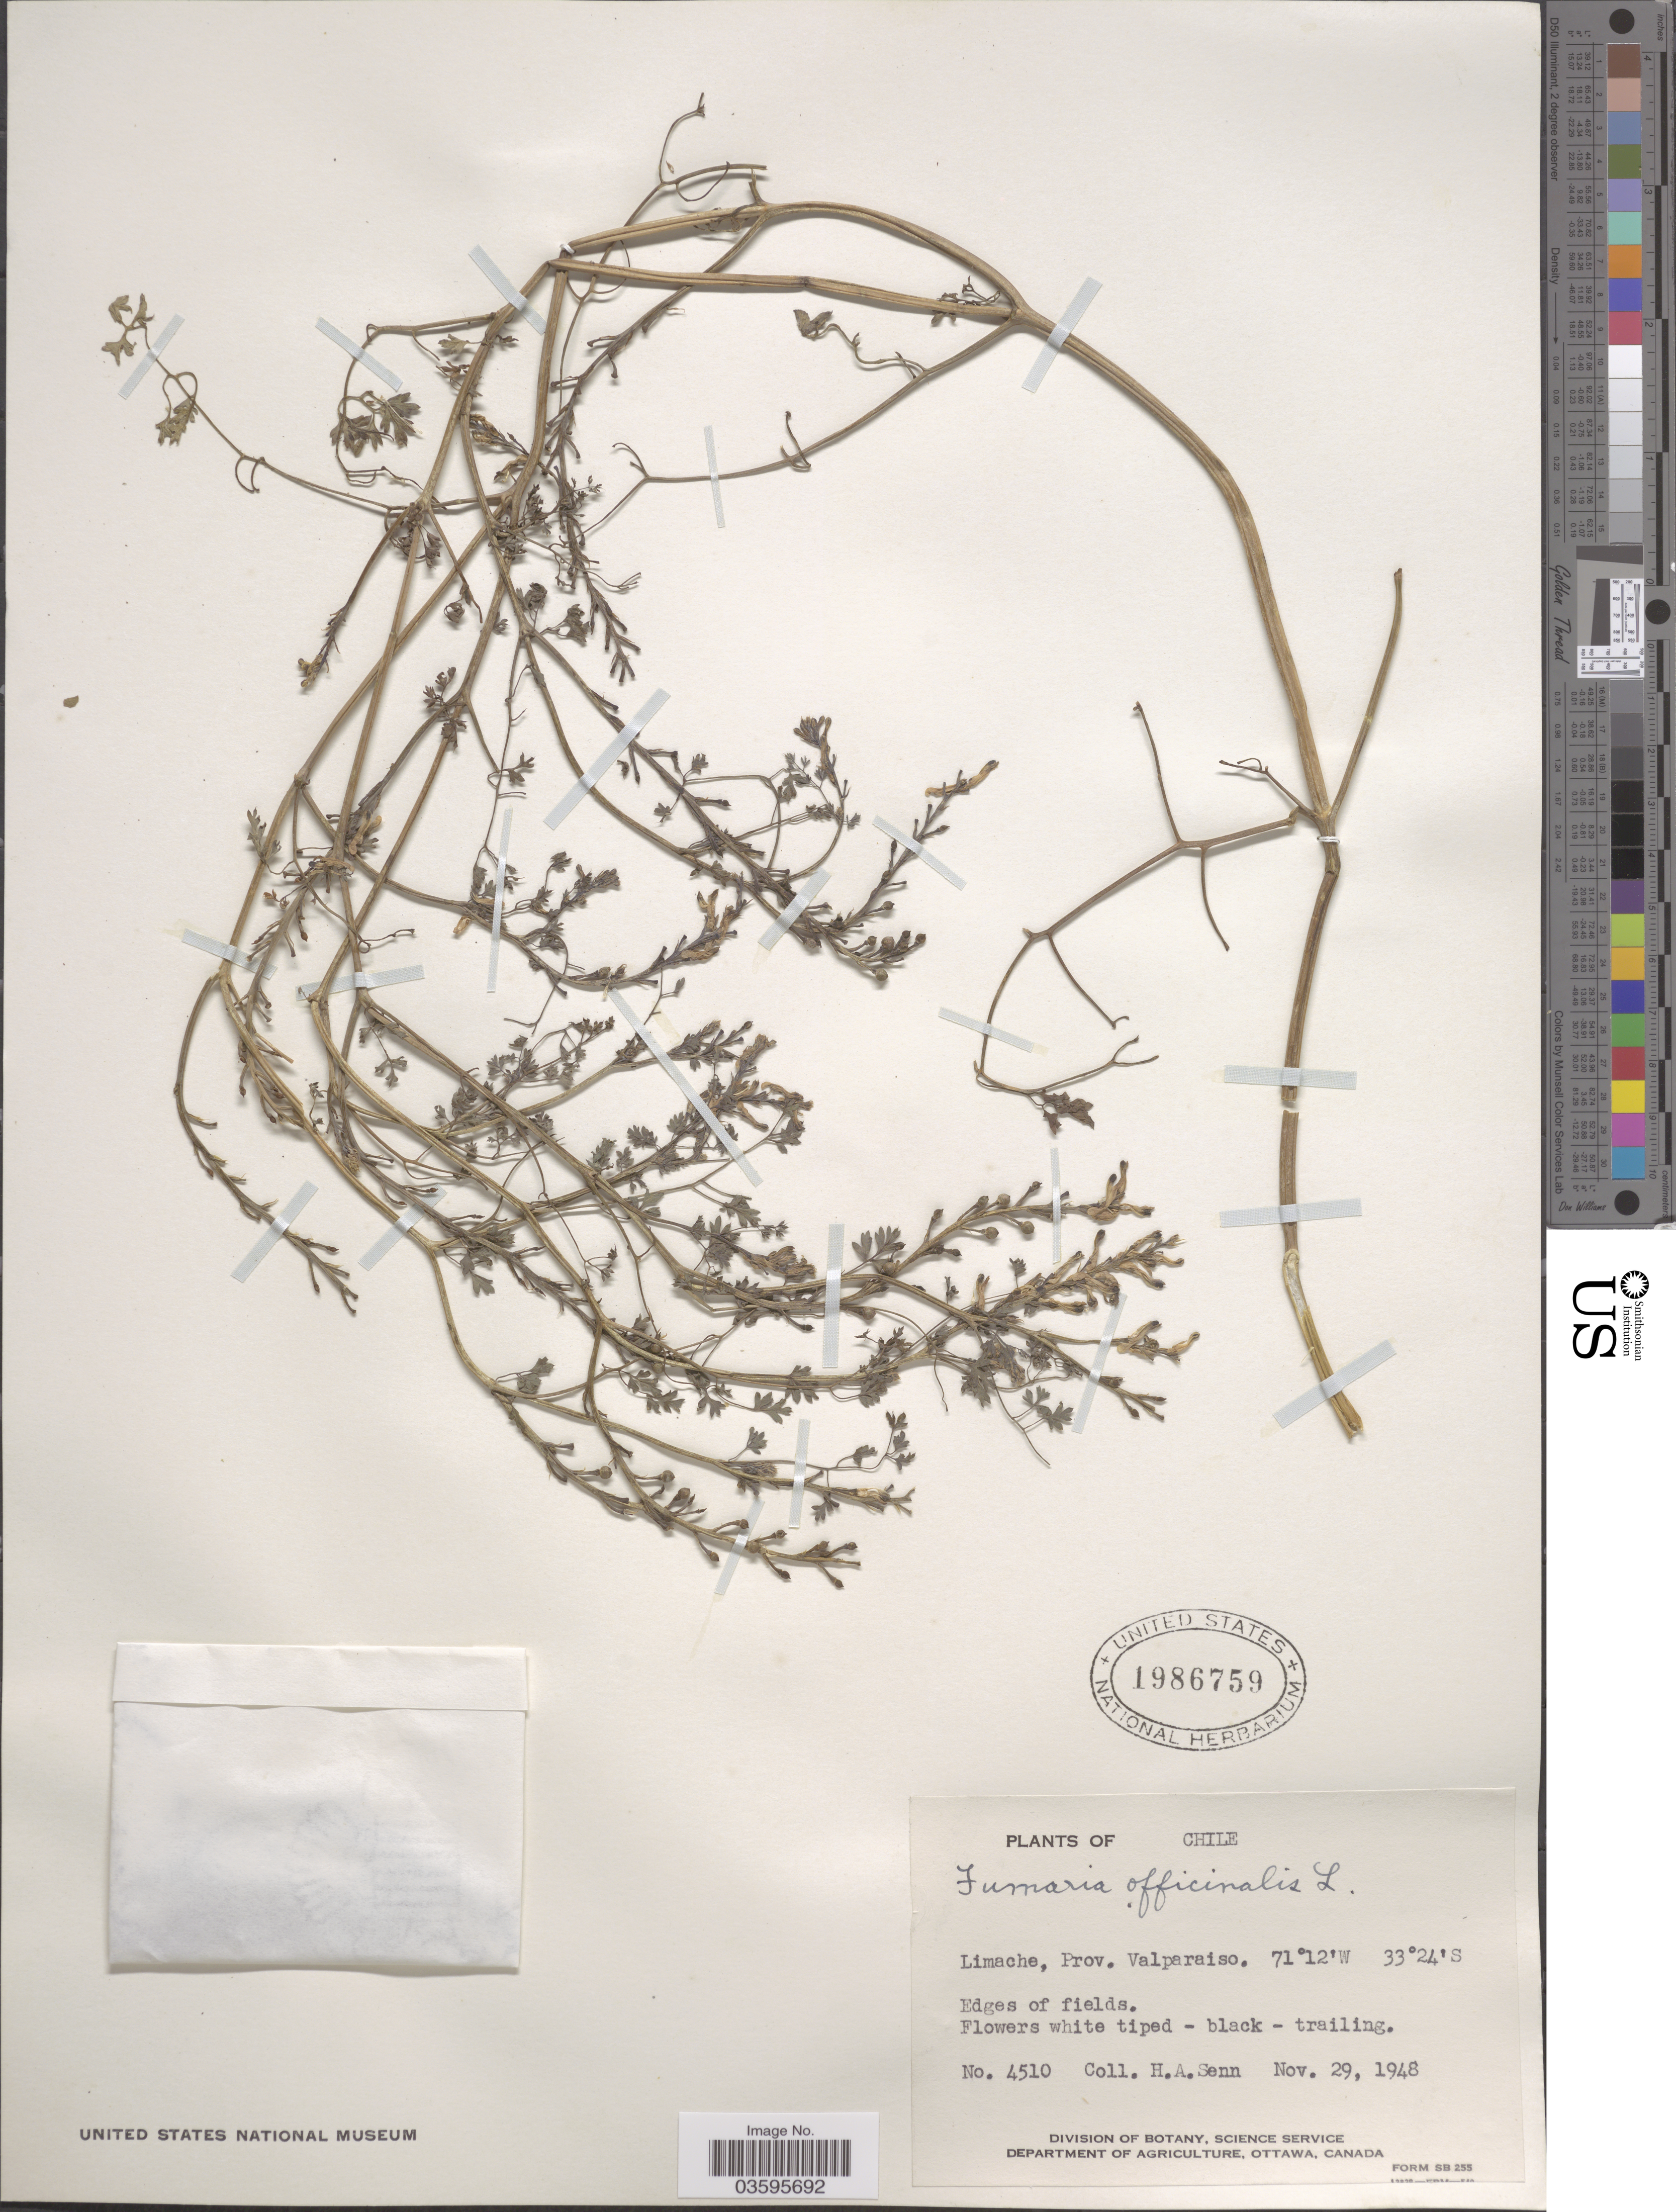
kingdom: Plantae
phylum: Tracheophyta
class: Magnoliopsida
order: Ranunculales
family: Papaveraceae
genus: Fumaria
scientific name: Fumaria officinalis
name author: L.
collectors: H. Senn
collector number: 4510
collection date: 1948-11-29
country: Chile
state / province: Valparaíso (V)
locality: Limache.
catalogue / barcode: US 1986759